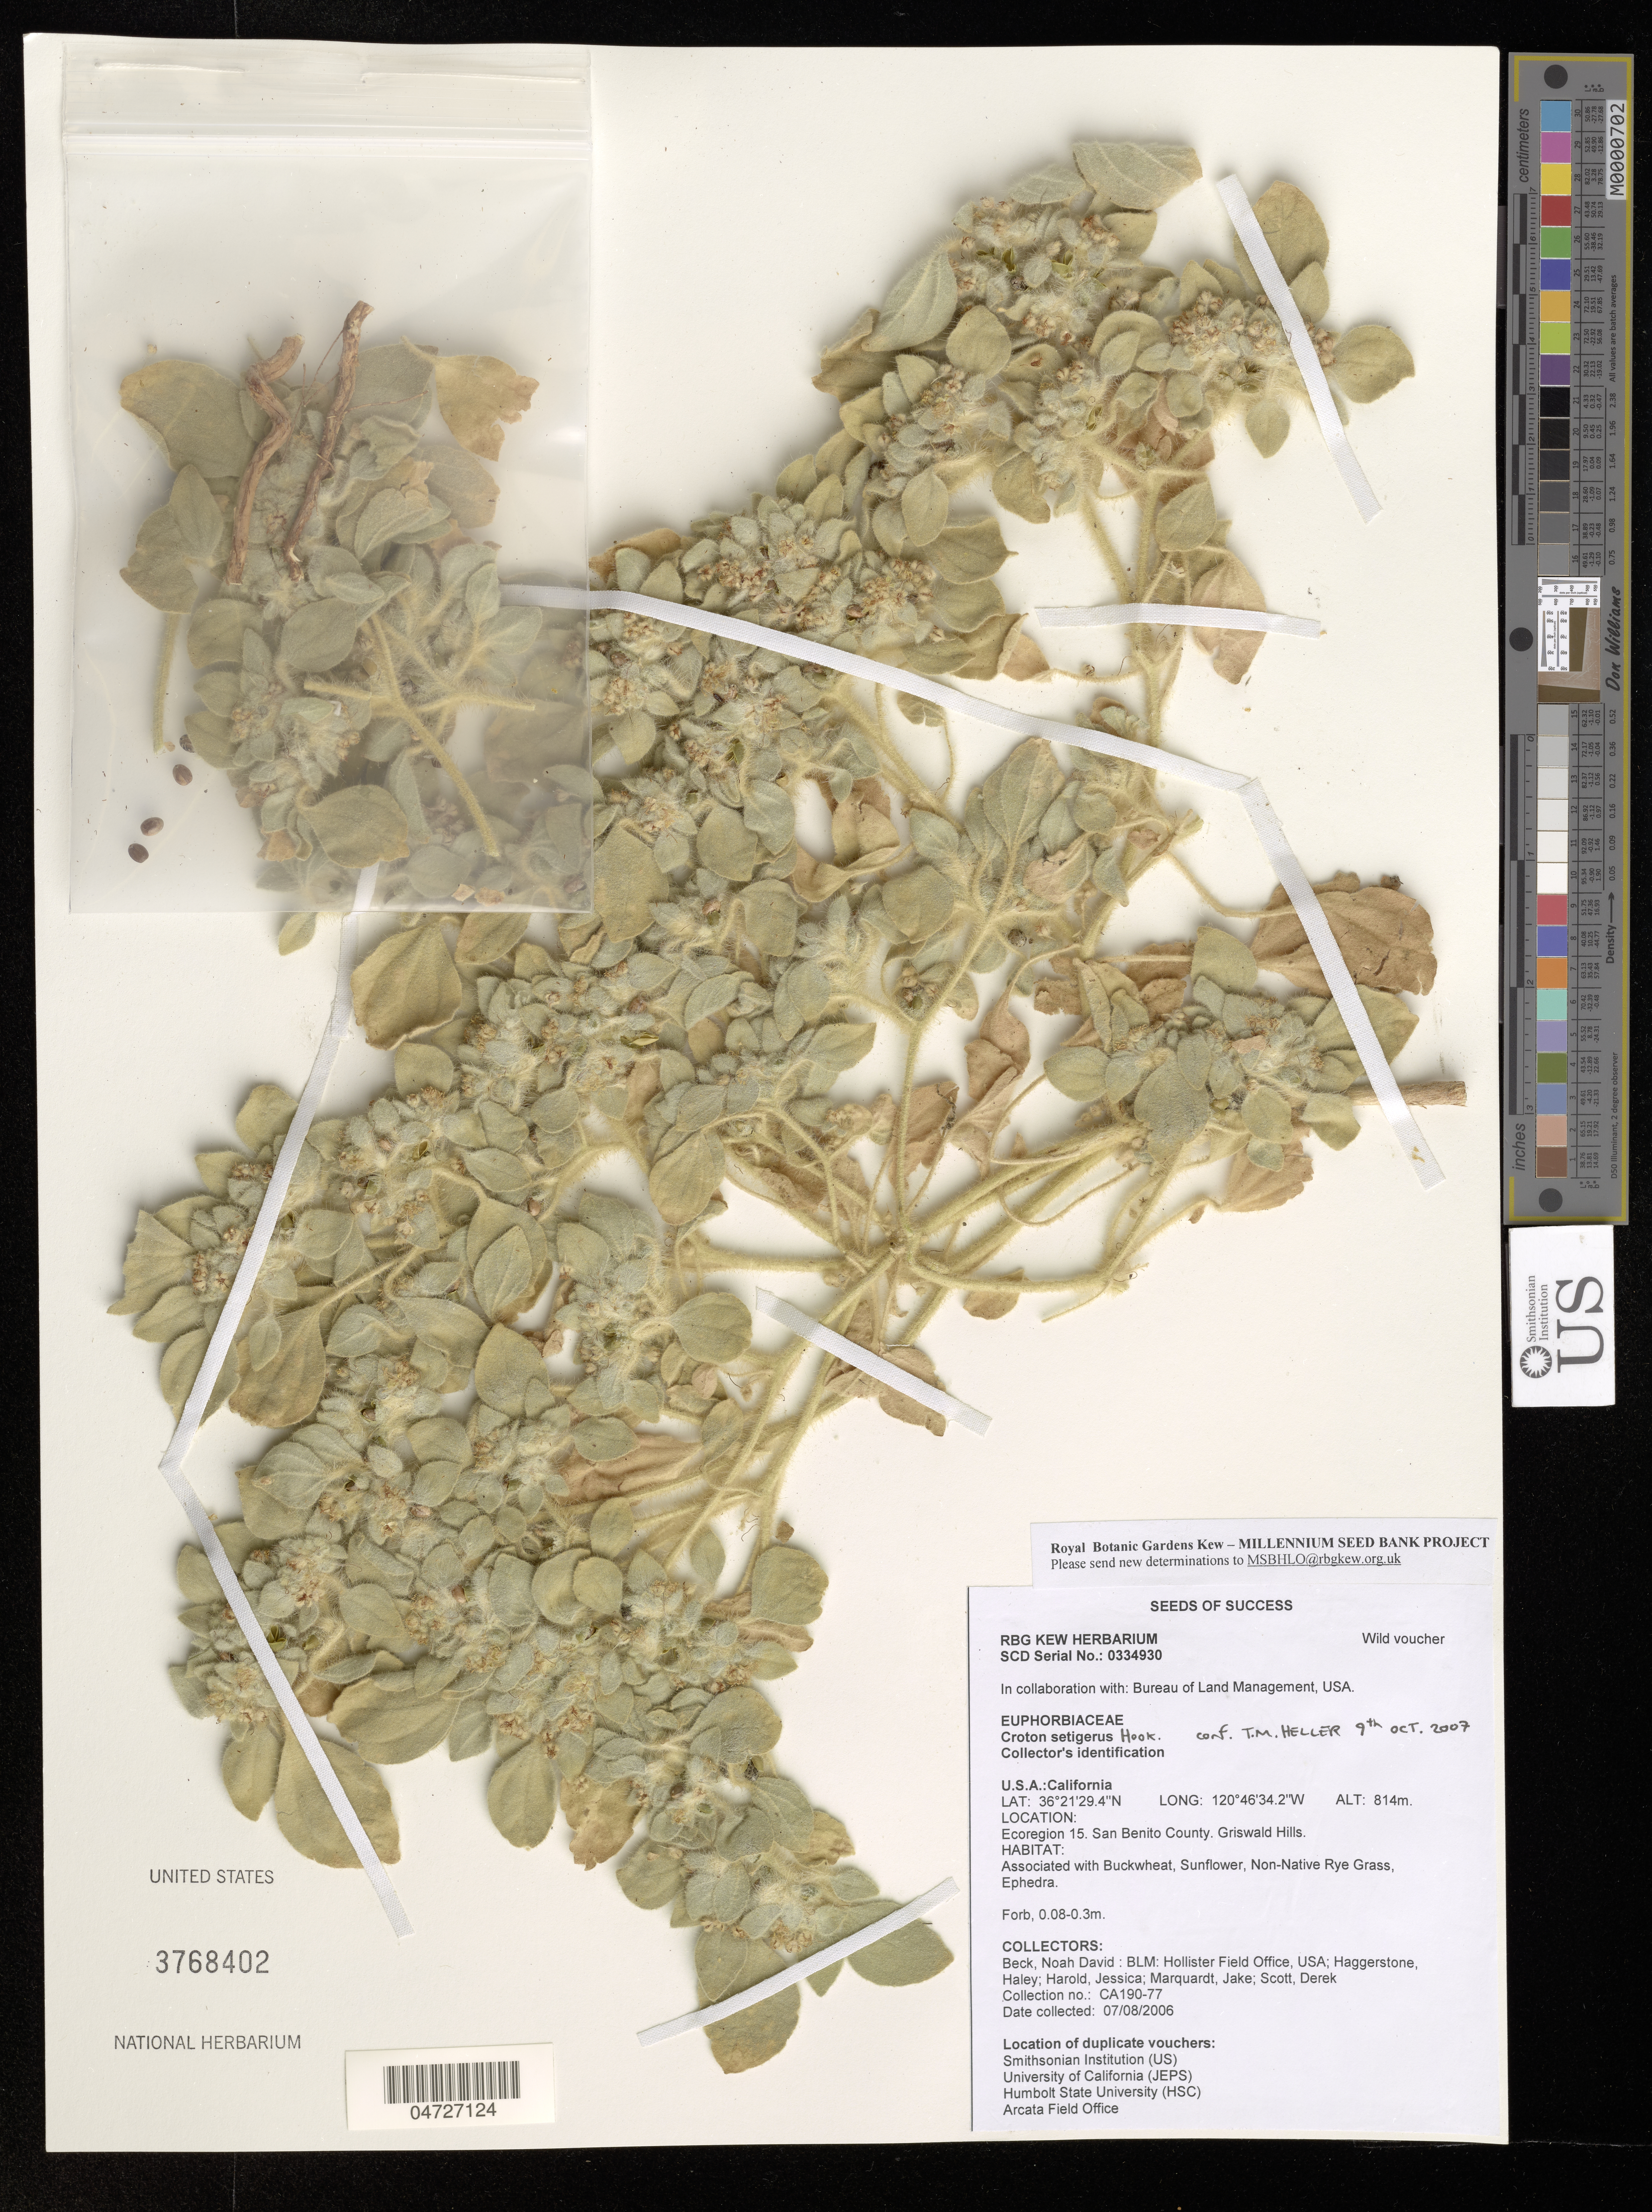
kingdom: Plantae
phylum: Tracheophyta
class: Magnoliopsida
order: Malpighiales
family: Euphorbiaceae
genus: Croton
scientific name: Croton setigerus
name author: Hook.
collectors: N. Beck, H. Haggerstone, J. Harold, J. Marquardt & D. Scott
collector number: CA190-77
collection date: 2006-08-07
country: United States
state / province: California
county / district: San Benito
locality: Ecoregion 15. San Benito County. Griswald Hills.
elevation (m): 814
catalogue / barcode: US 3768402